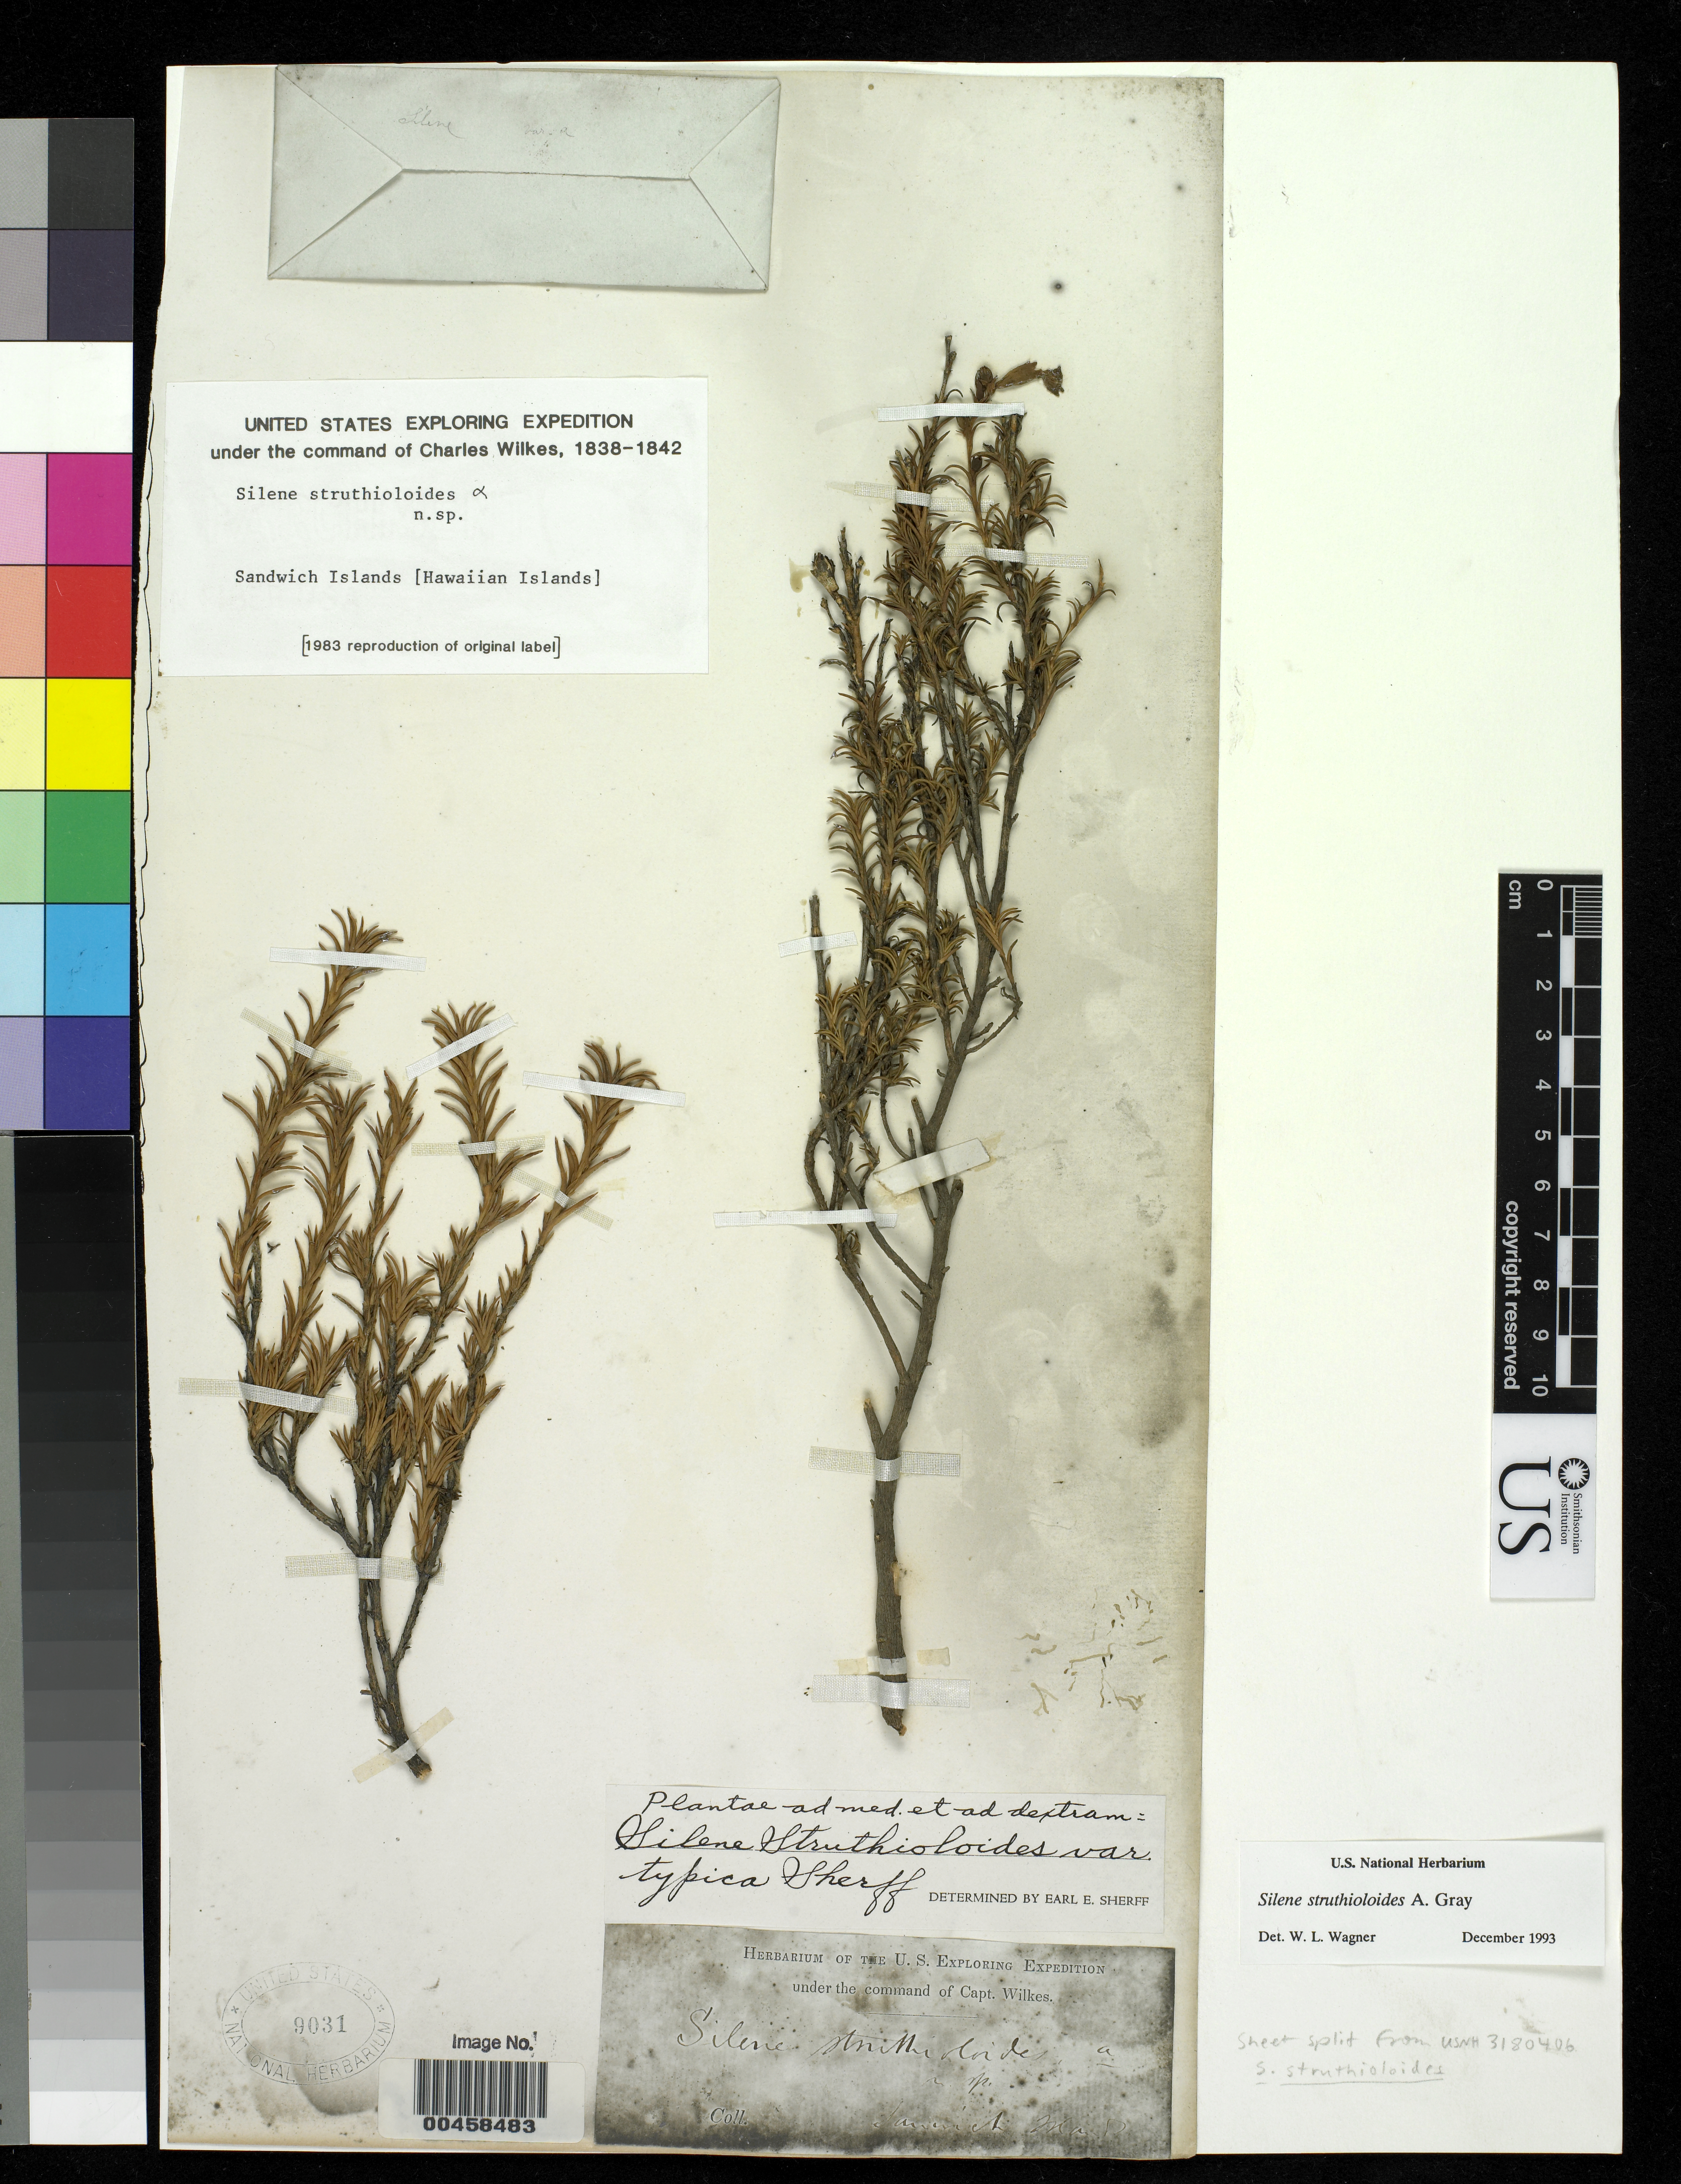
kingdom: Plantae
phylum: Tracheophyta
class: Magnoliopsida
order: Caryophyllales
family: Caryophyllaceae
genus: Silene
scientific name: Silene struthioloides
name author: A. Gray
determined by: Wagner, W. L., (BOT), Smithsonian Institution - National Museum of Natural History (UNITED STATES)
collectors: Wilkes Explor. Exped.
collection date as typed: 1838 to -- --- 1842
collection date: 1838/1842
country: United States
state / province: Hawaii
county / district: Hawaii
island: Hawaii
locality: Sandwich Islands [Hawaiian Islands]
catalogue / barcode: US 9031